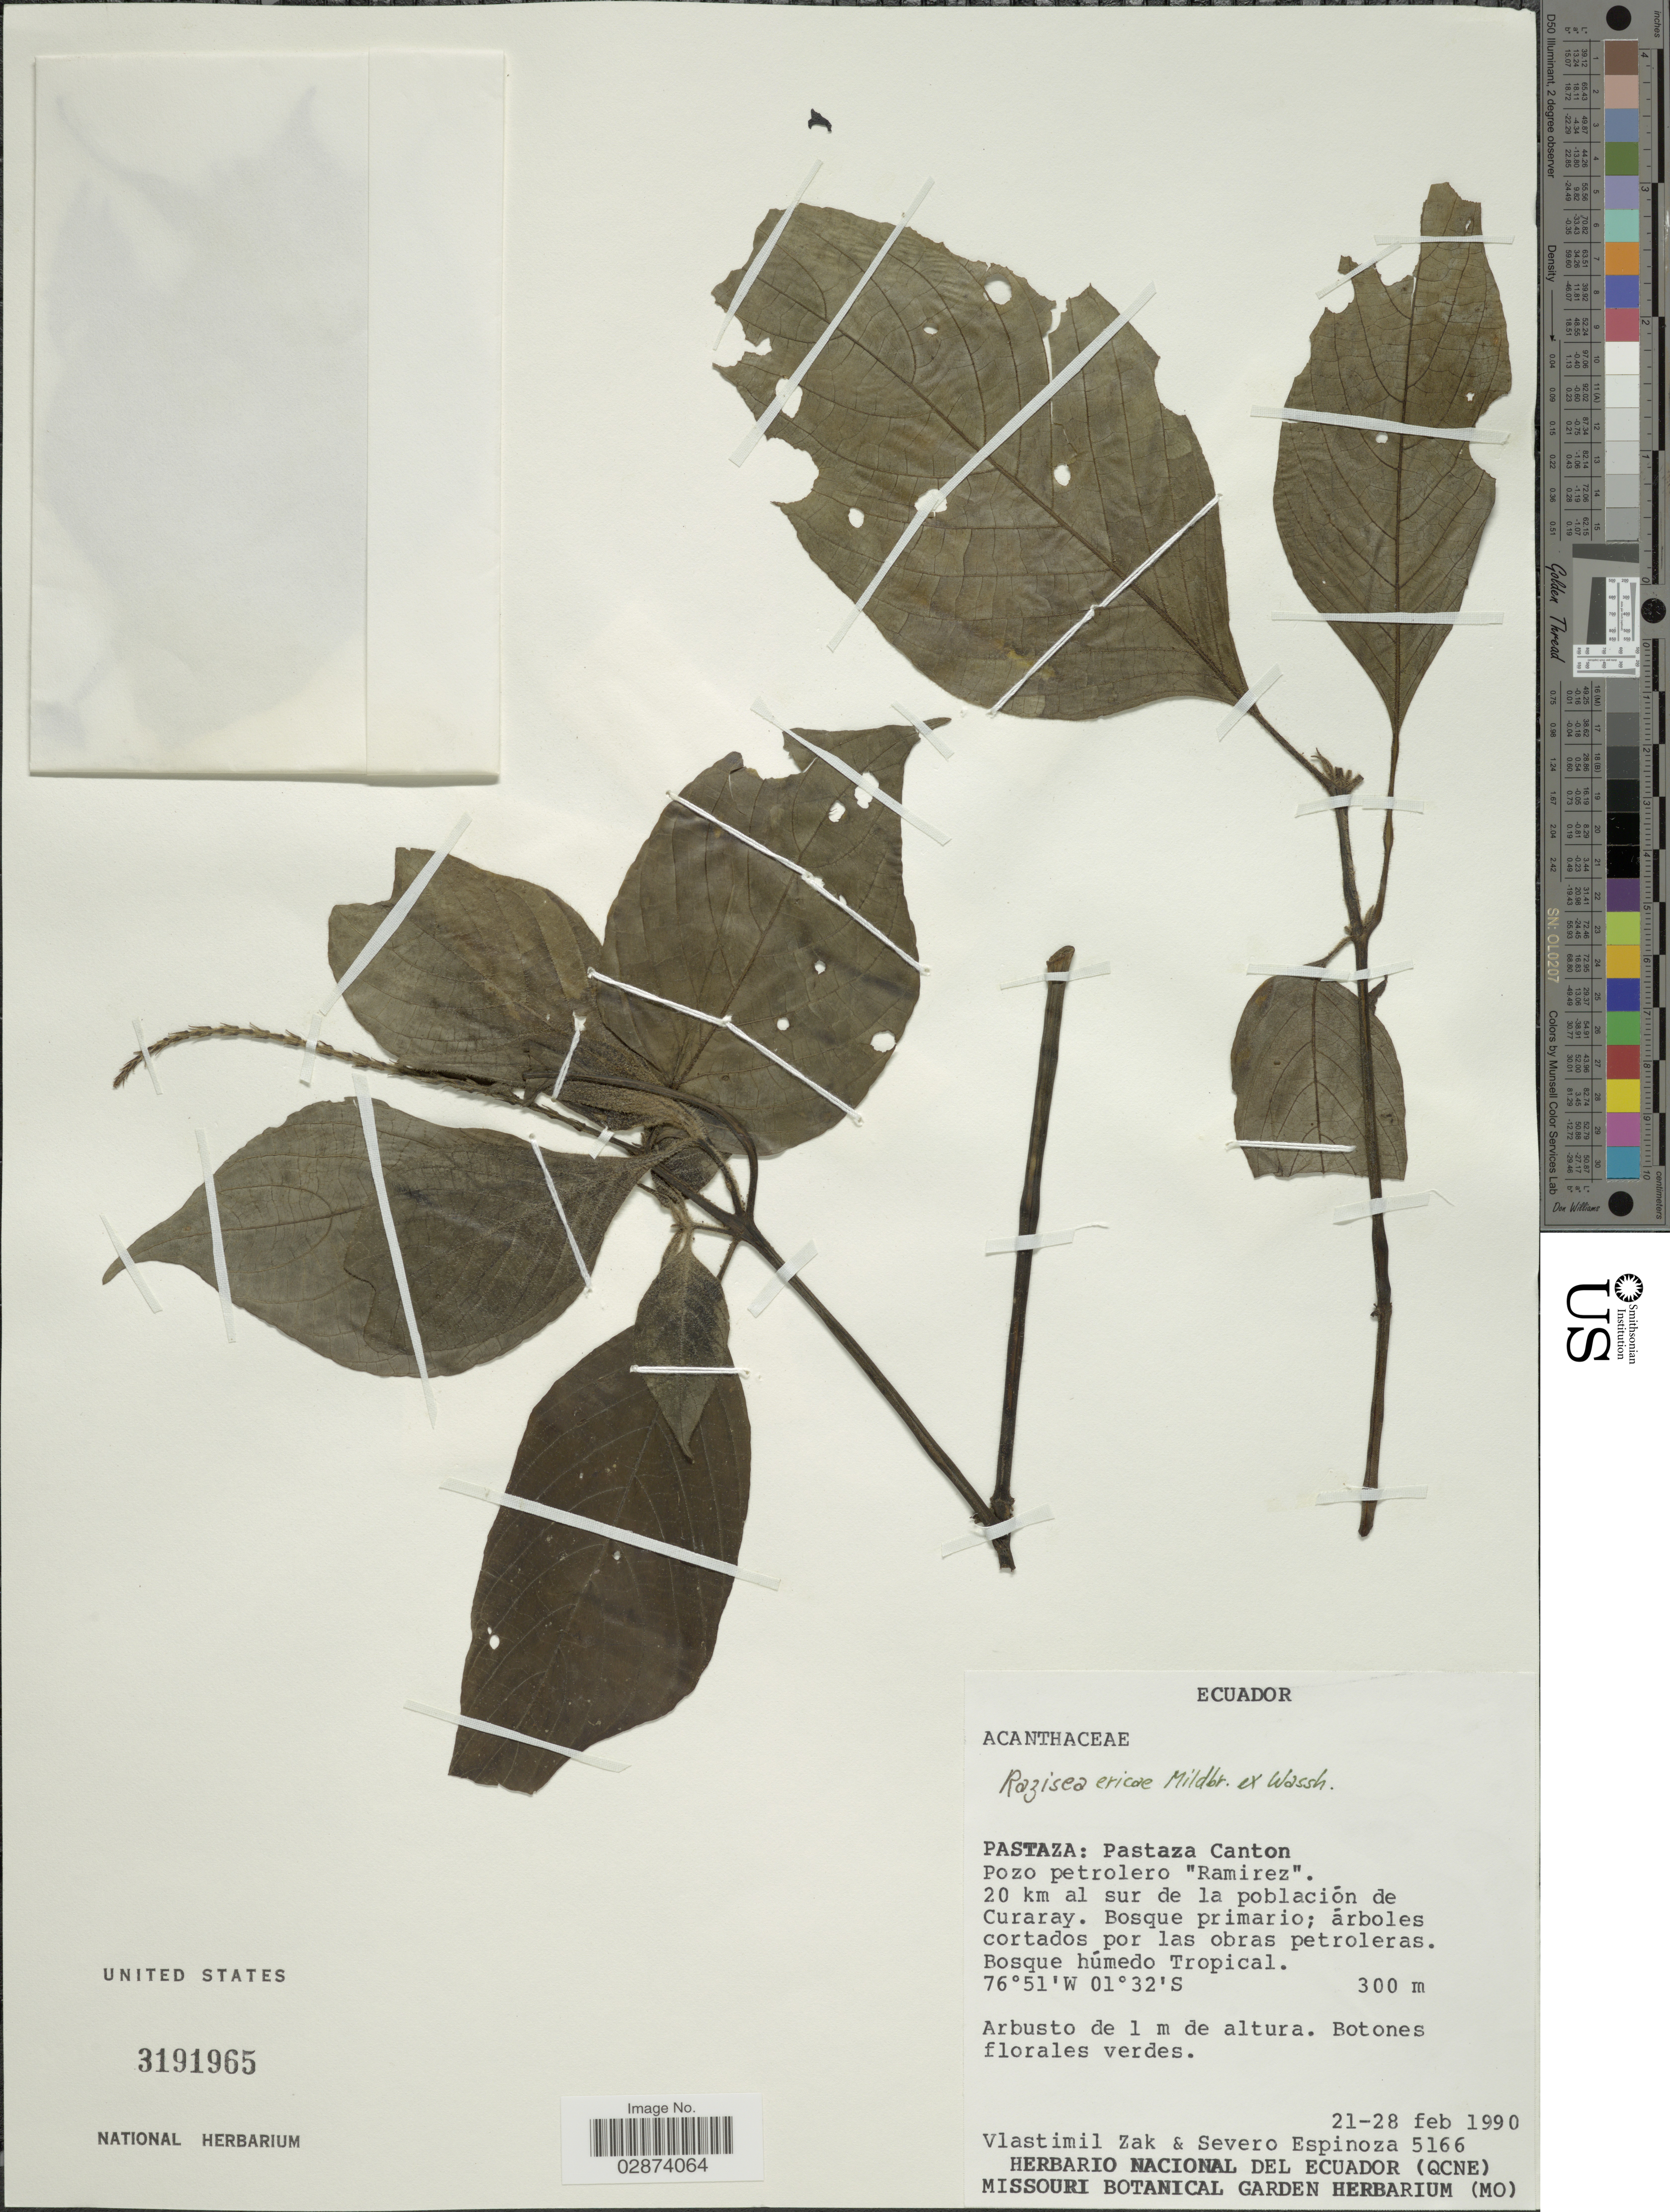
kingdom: Plantae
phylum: Tracheophyta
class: Magnoliopsida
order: Lamiales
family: Acanthaceae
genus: Razisea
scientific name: Razisea ericae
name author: Mildbr. ex Wassh.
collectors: V. Zak & S. Espinoza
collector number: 5166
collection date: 1990-02-21/1990-02-28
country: Ecuador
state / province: Pastaza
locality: Pastaza Canton. Pozo petrolero "Ramirez". 20 km al sur de la población de Curaray.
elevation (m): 300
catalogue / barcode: US 3191965